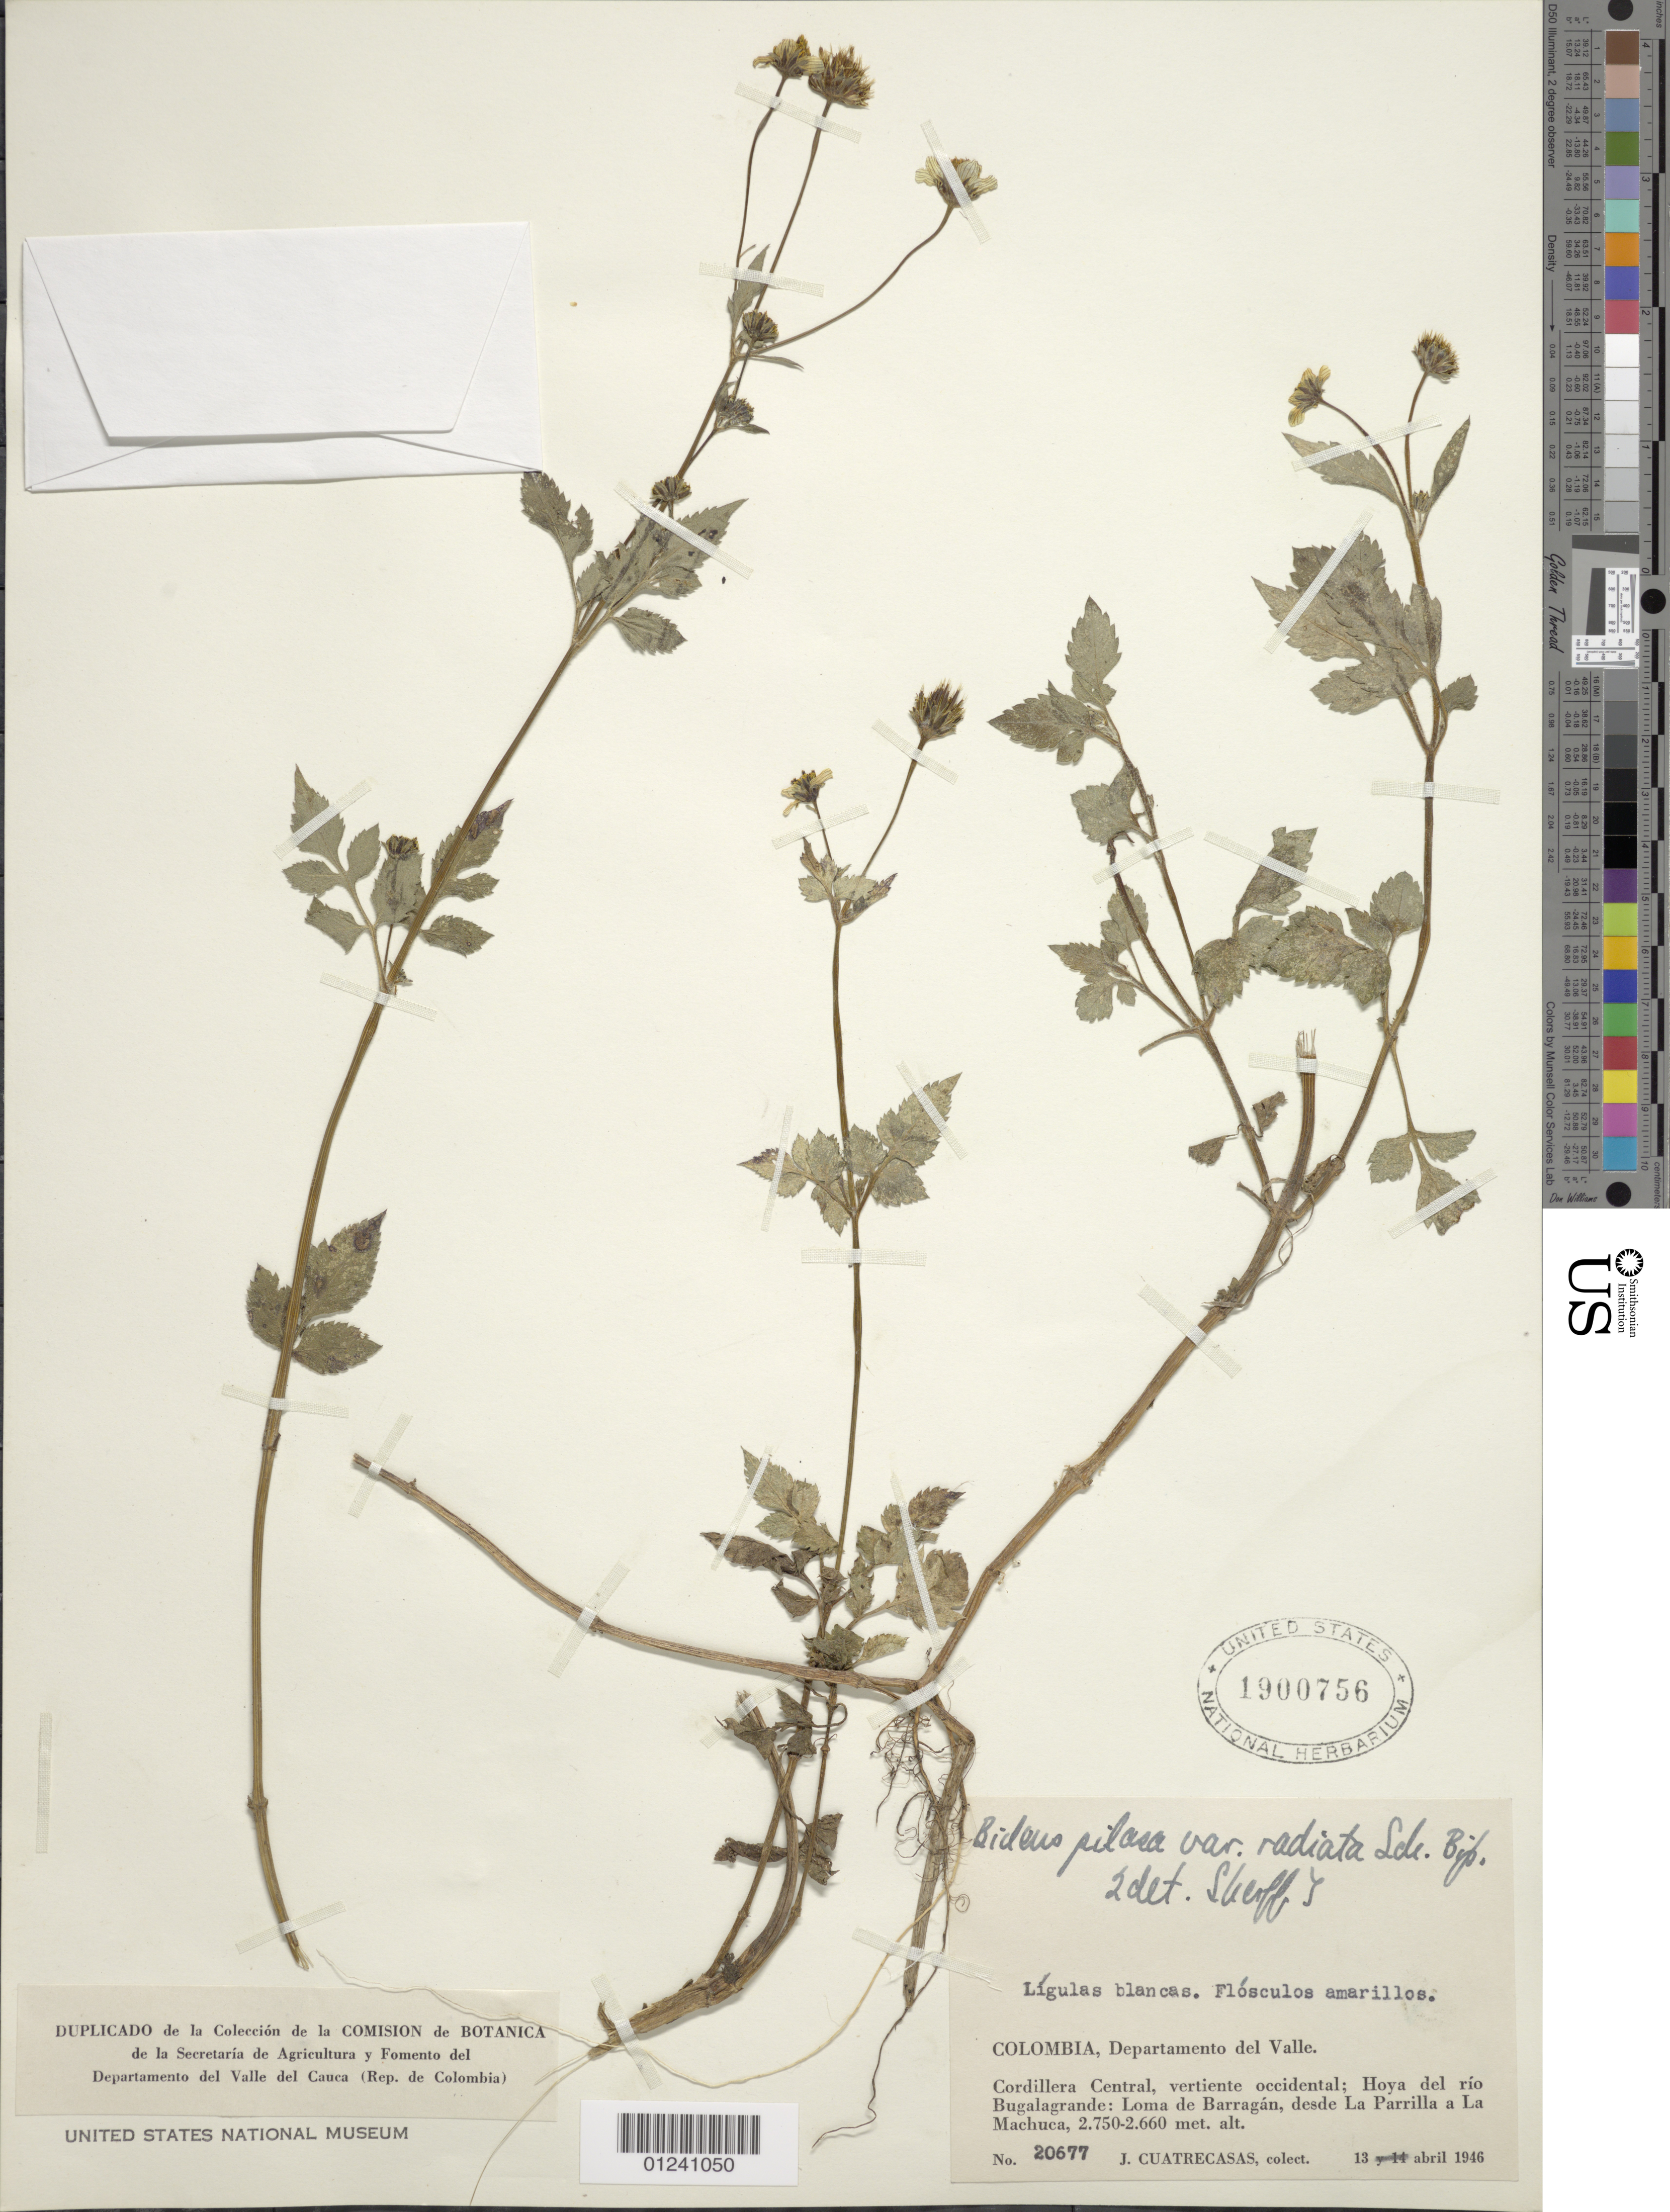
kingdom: Plantae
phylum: Tracheophyta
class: Magnoliopsida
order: Asterales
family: Asteraceae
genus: Bidens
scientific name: Bidens pilosa var. radiata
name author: (Sch. Bip.) J.A. Schmidt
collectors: J. Cuatrecasas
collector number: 20677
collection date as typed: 13 - 14 Apr 1946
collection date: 1946-04-13/1946-04-14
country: Colombia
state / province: Valle del Cauca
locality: Cordillera Central, vertiente occidental; Hoya del rio Bugalagrande: Loma de Barragan, desde La Parrilla a La Machuca.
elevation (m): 2750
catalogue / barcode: US 1900756